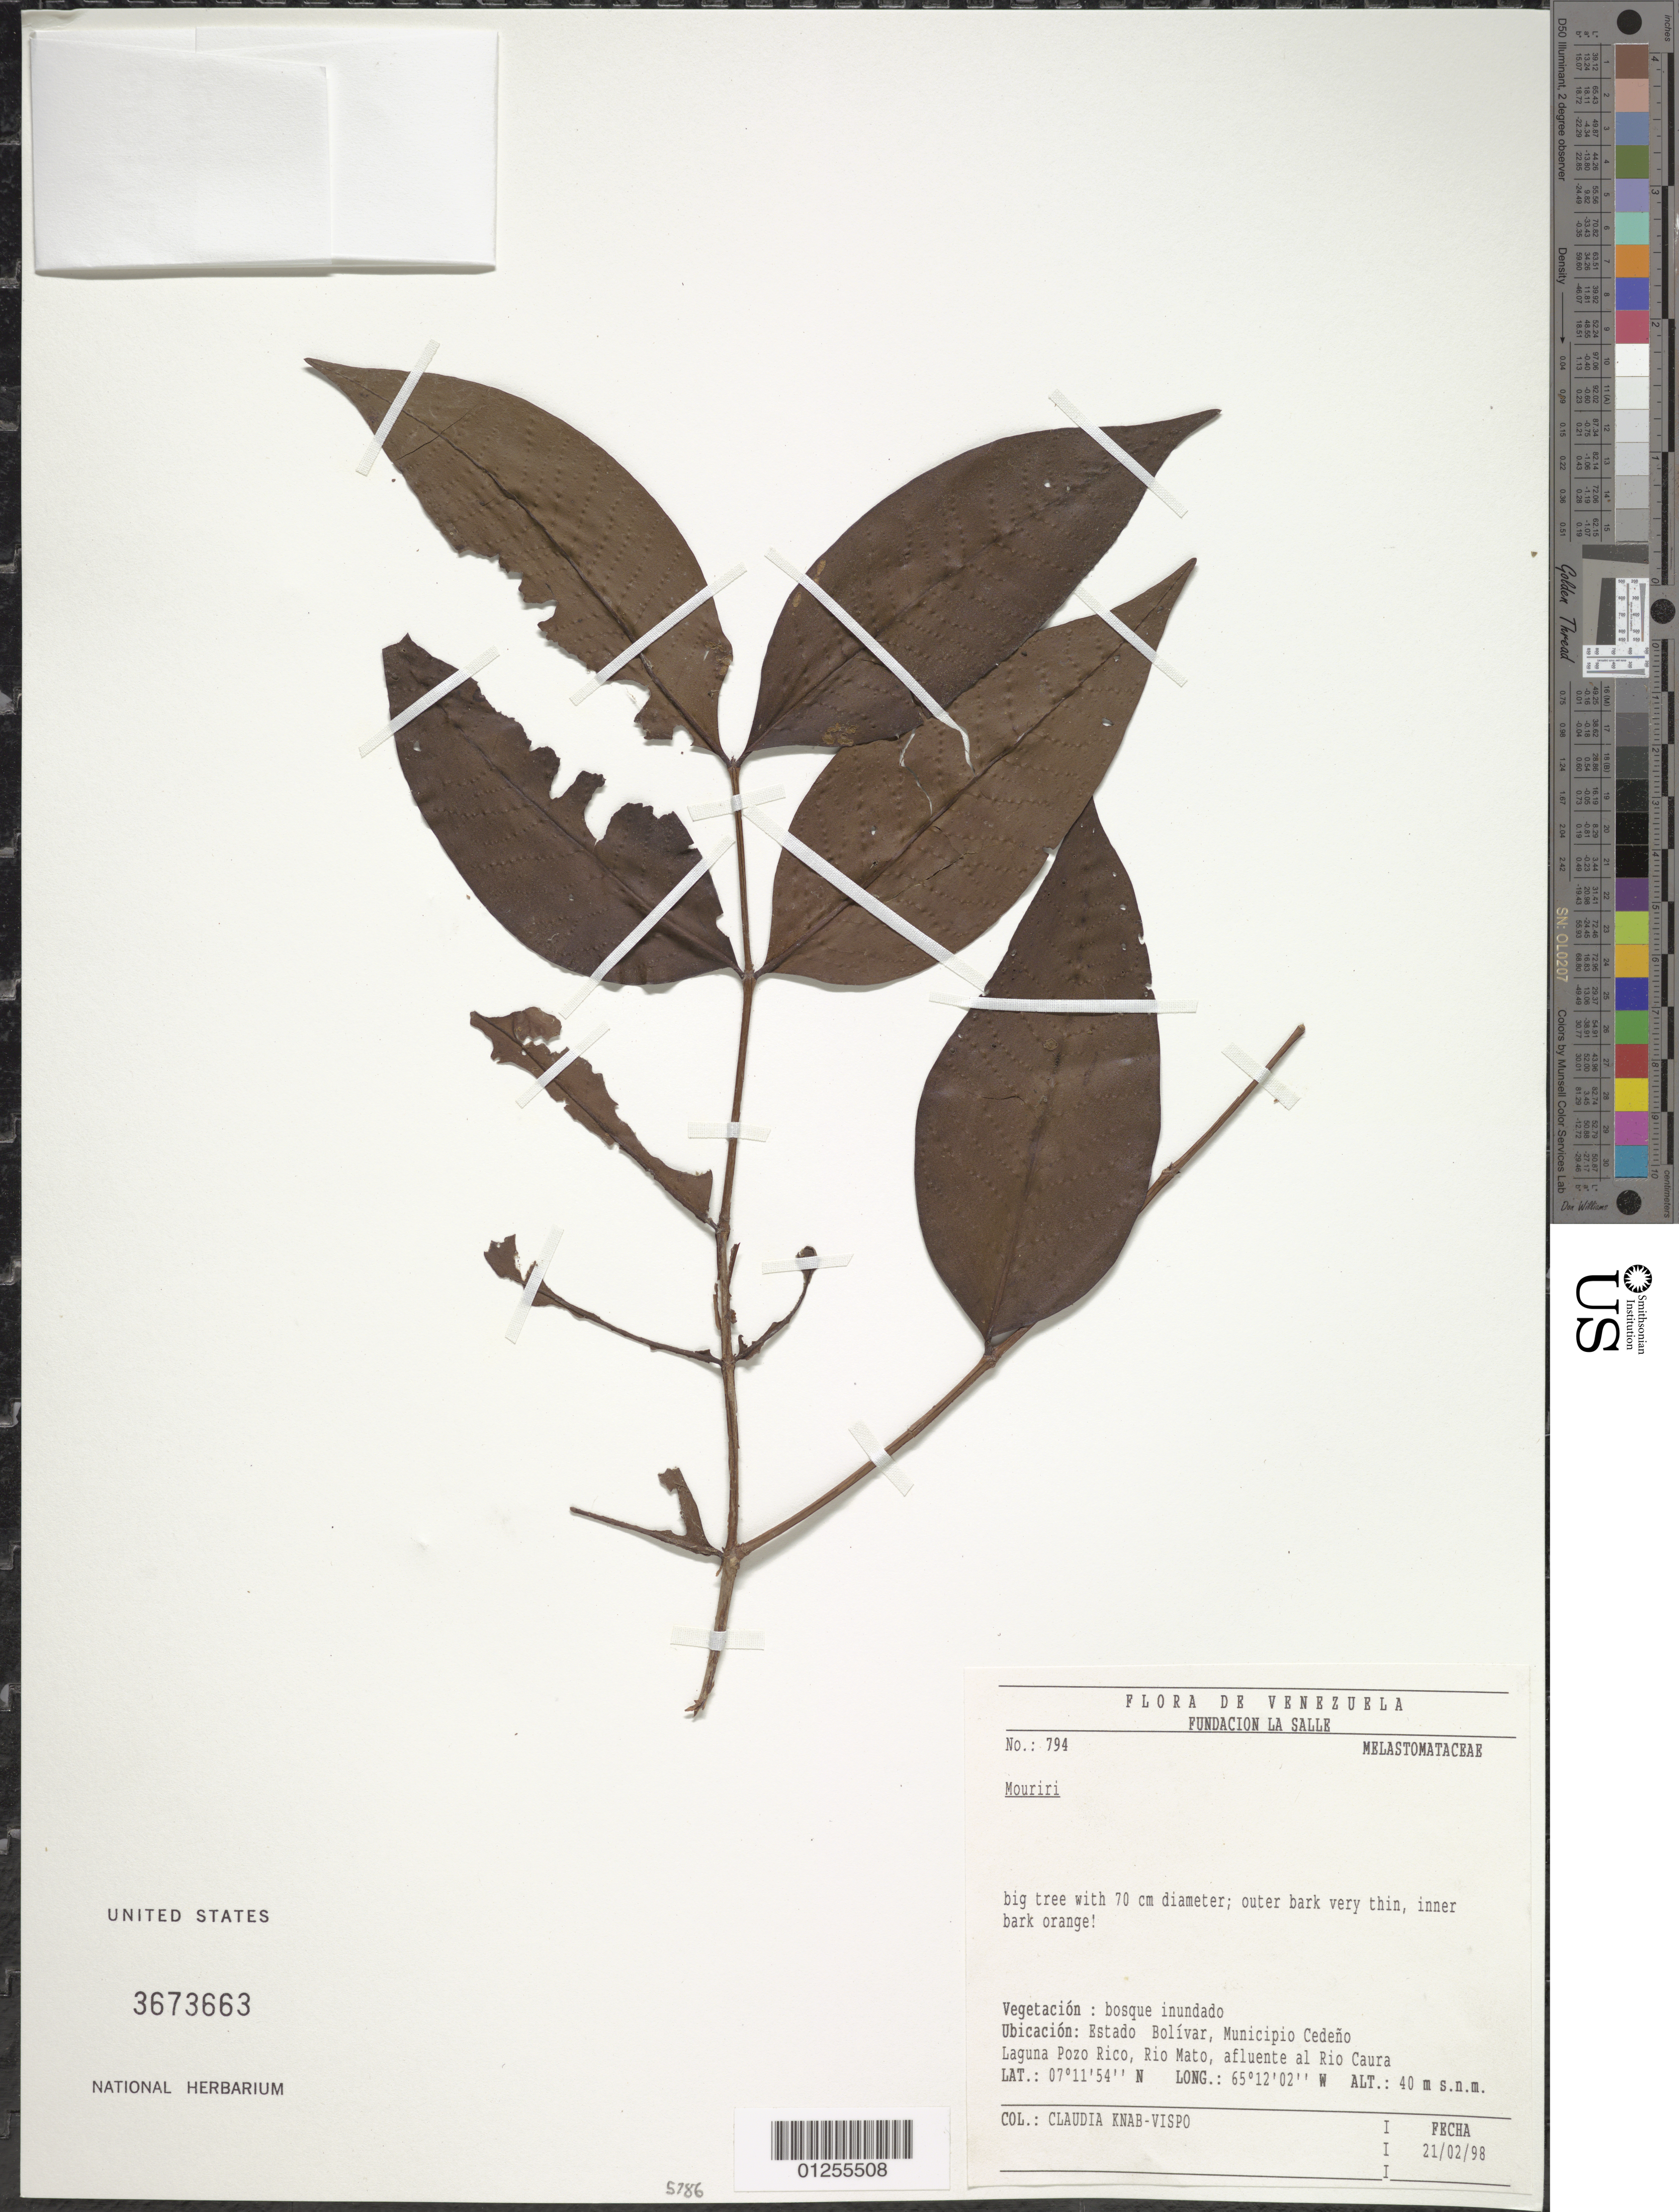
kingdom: Plantae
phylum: Tracheophyta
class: Magnoliopsida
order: Myrtales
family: Melastomataceae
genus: Mouriri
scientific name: Mouriri sp.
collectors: C. Knab-Vispo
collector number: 794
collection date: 1998-02-21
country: Venezuela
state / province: Bolívar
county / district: Cedeño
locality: Laguna Pozo Rico, Rio mato, afluente al Rio Caura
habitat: Bosque inundado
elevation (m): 40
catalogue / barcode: US 3673663